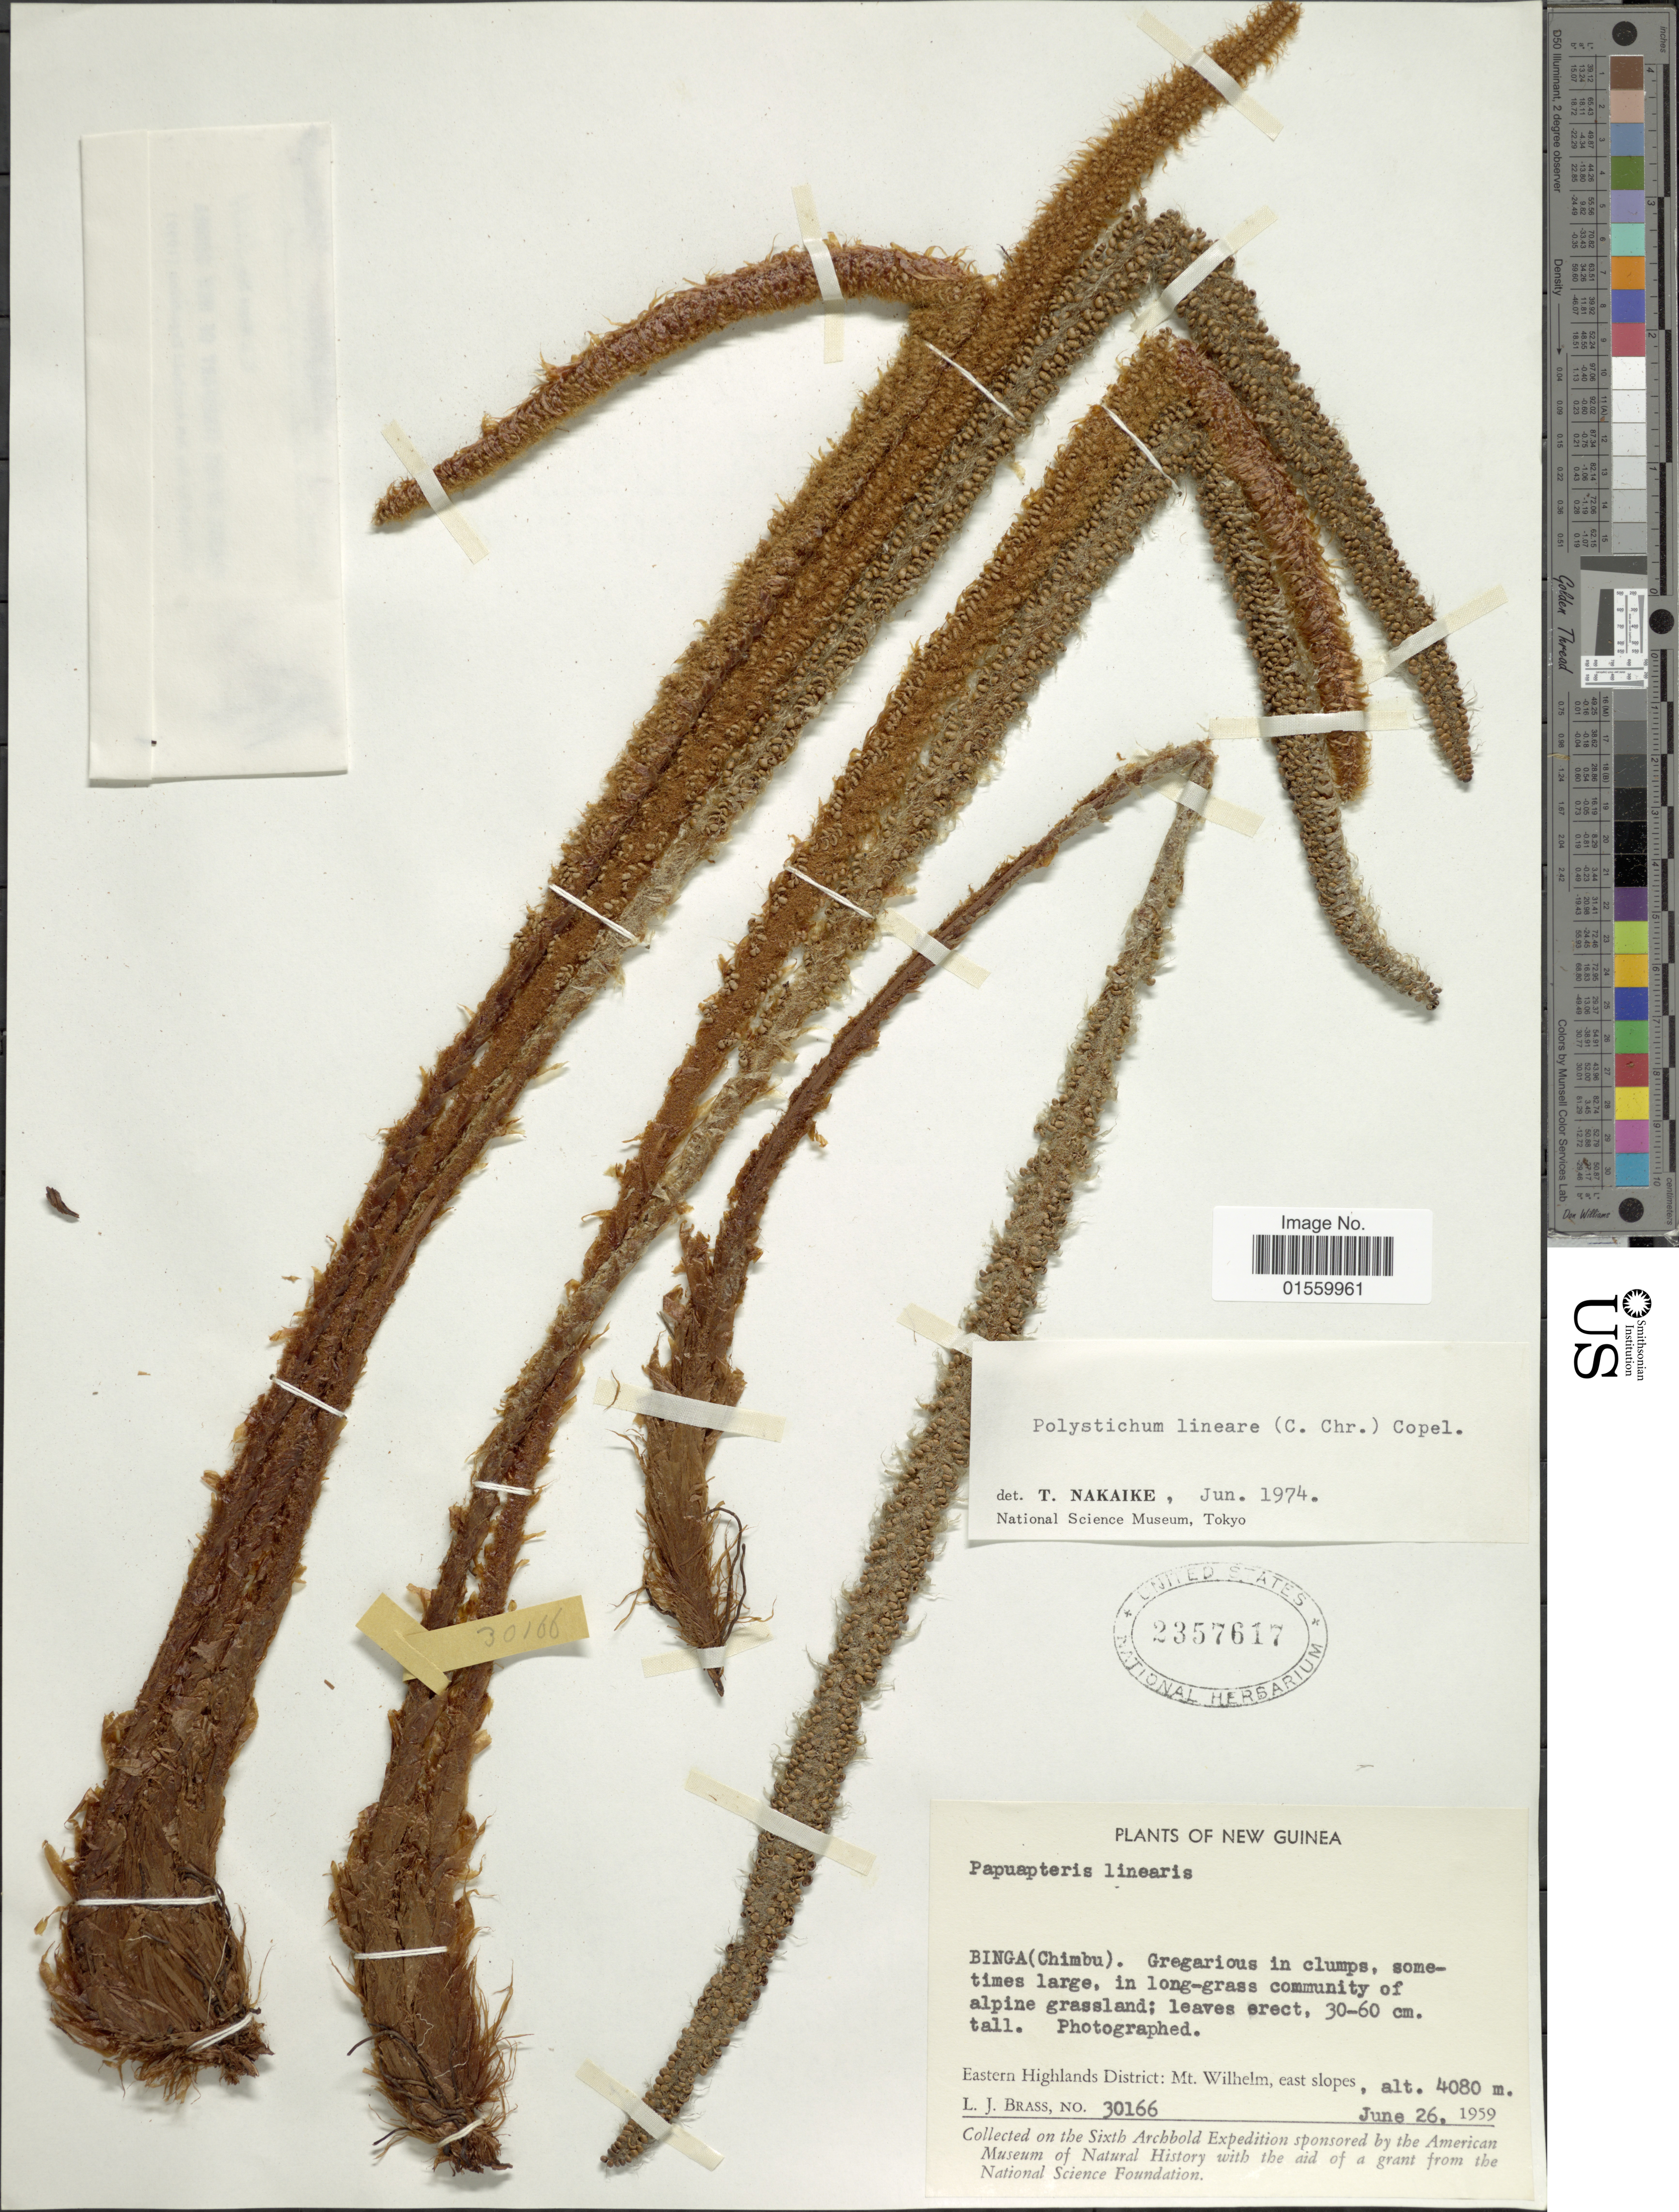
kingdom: Plantae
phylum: Tracheophyta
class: Polypodiopsida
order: Polypodiales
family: Dryopteridaceae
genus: Polystichum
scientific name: Polystichum lineare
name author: (C. Chr.) Copel.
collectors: L. J. Brass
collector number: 30166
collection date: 1959-06-26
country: Papua New Guinea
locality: New Guinea, Binga (Chimbu), Eastern Highlands District: Mt. Wilhelm, east slopes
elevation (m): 4080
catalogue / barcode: US 2357617